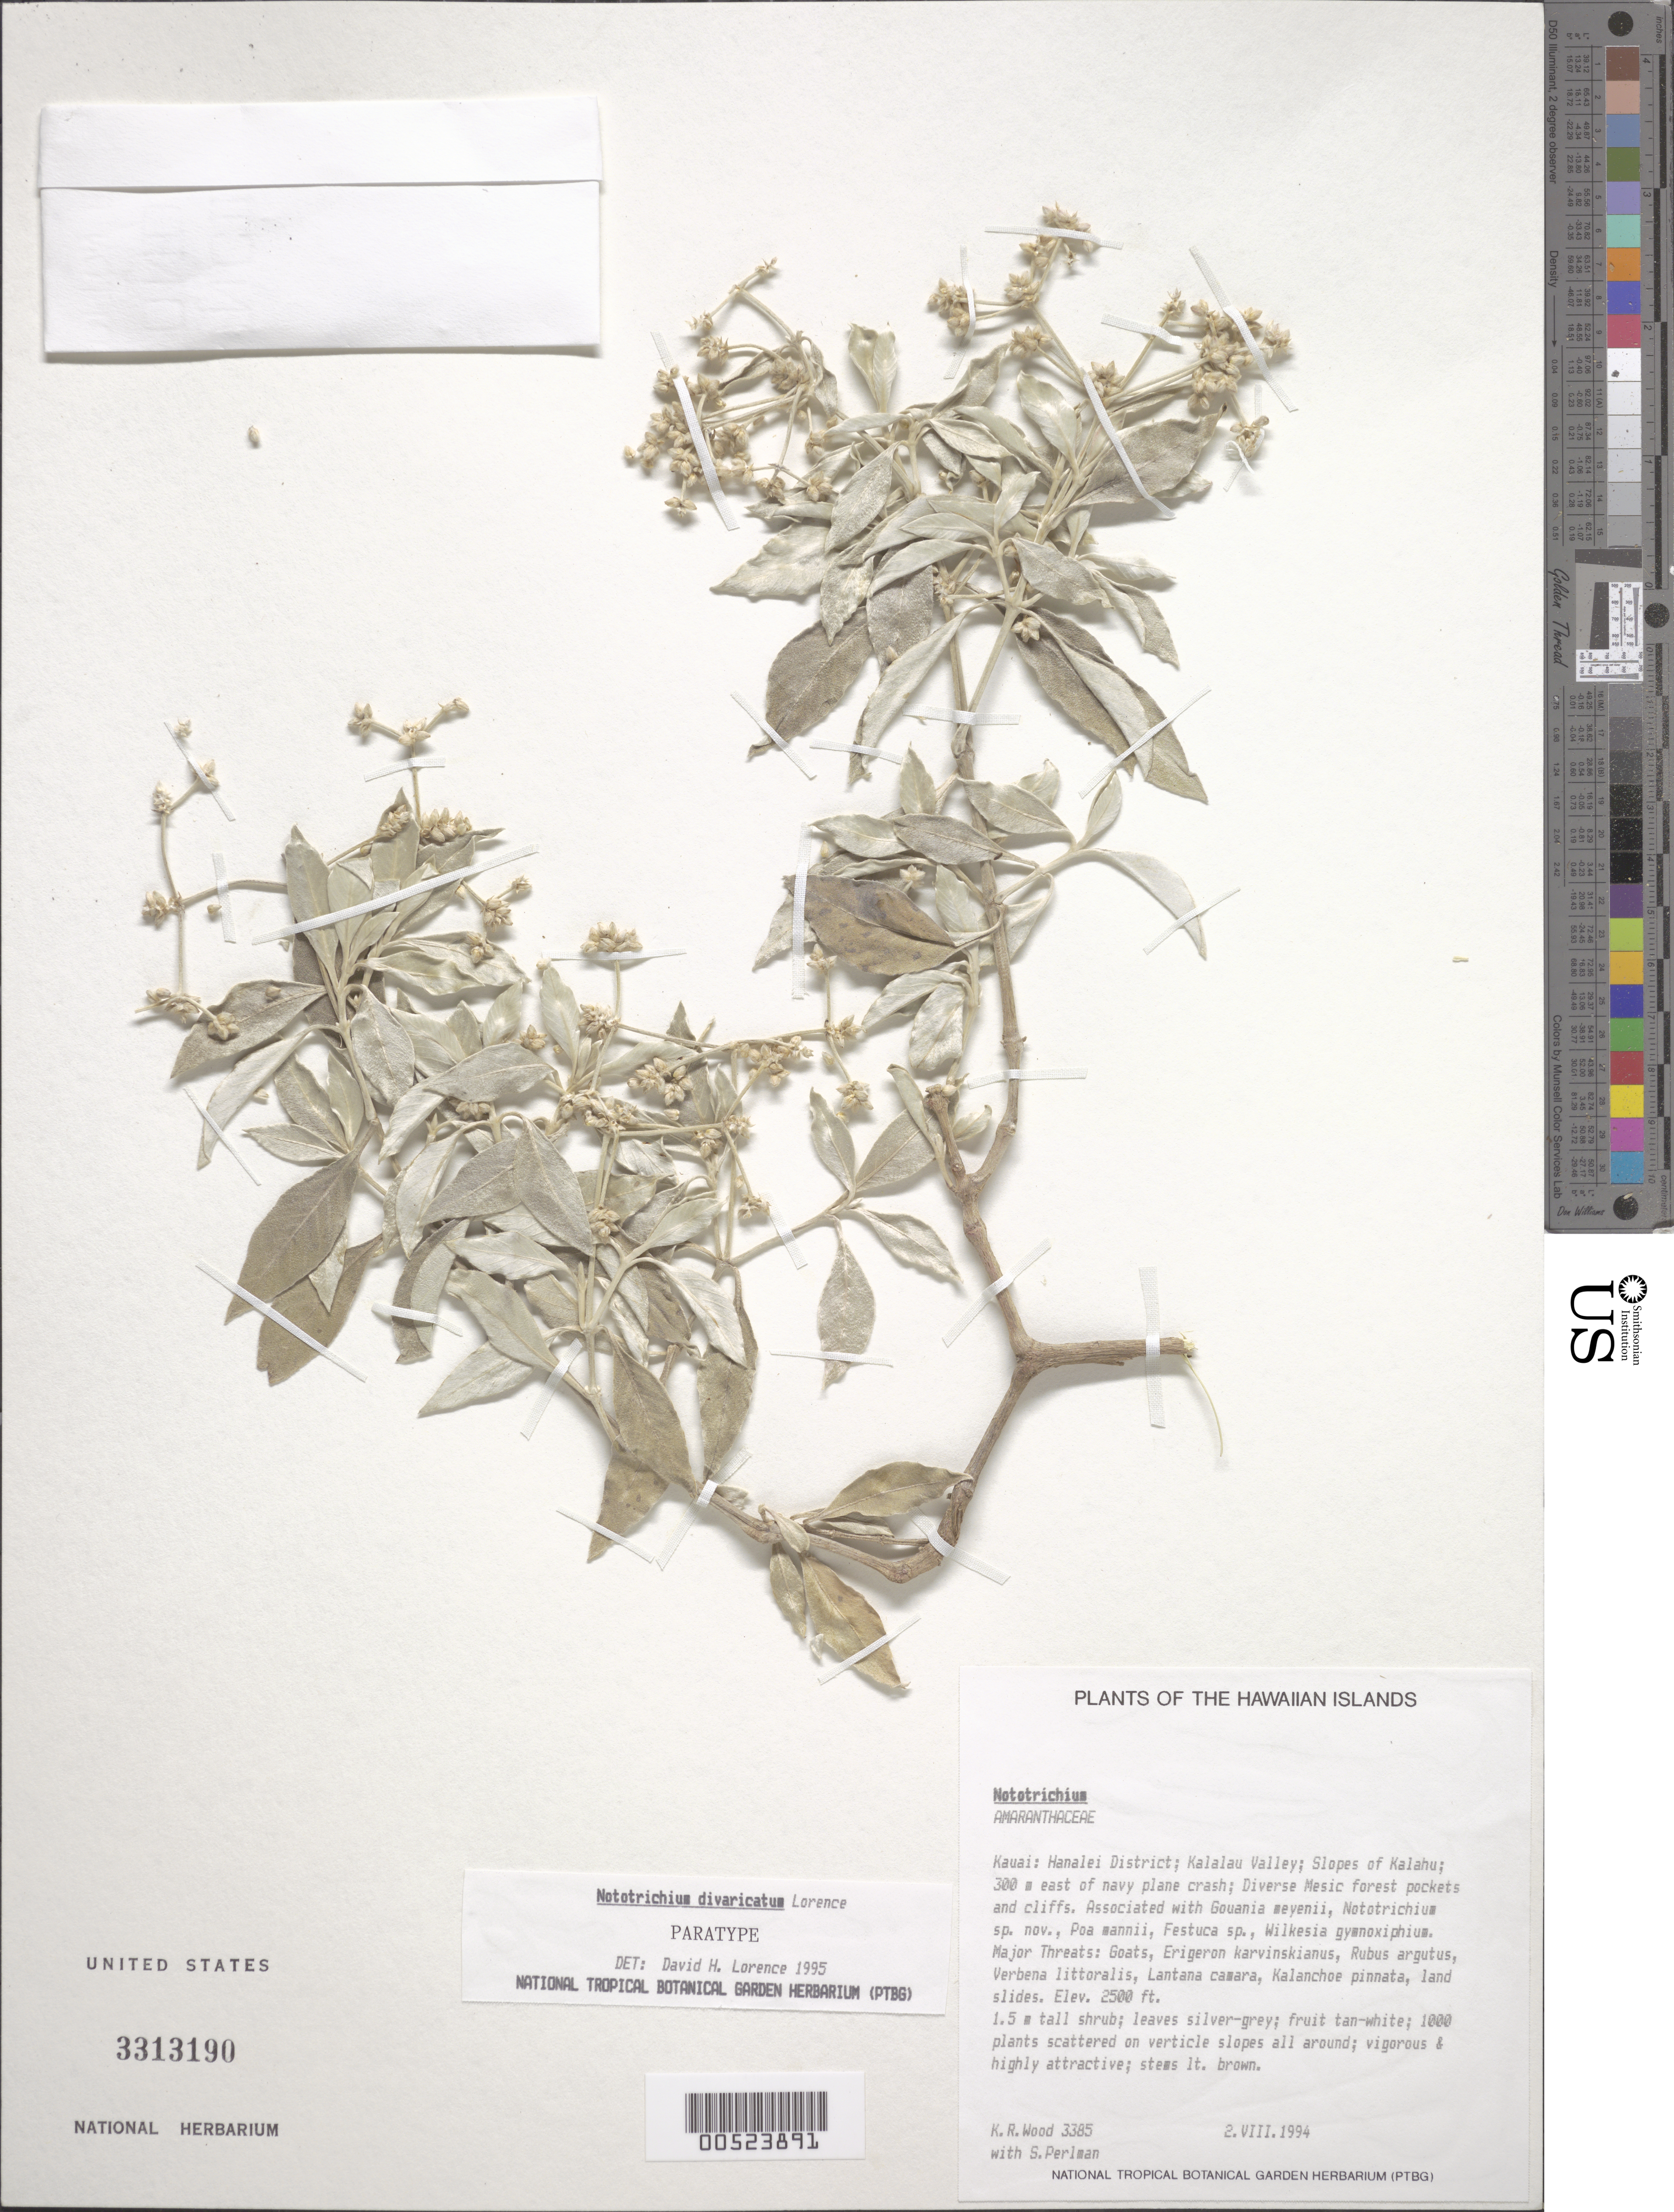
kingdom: Plantae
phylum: Tracheophyta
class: Magnoliopsida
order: Caryophyllales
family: Amaranthaceae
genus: Achyranthes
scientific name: Achyranthes divaricata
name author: (Lorence) Di Vincenzo et al.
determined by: Wagner, W. L., (BOT), Smithsonian Institution - National Museum of Natural History (UNITED STATES)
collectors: K. R. Wood & S. Perlman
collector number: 3385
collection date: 1994-08-02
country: United States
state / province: Hawaii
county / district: Kauai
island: Kaua'i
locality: Hawaiian Islands. Kauai: Hanalei District; Kalalau Valley; Slopes of Kalahu; 300 m east of navy plane crash.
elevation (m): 762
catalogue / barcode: US 3313190